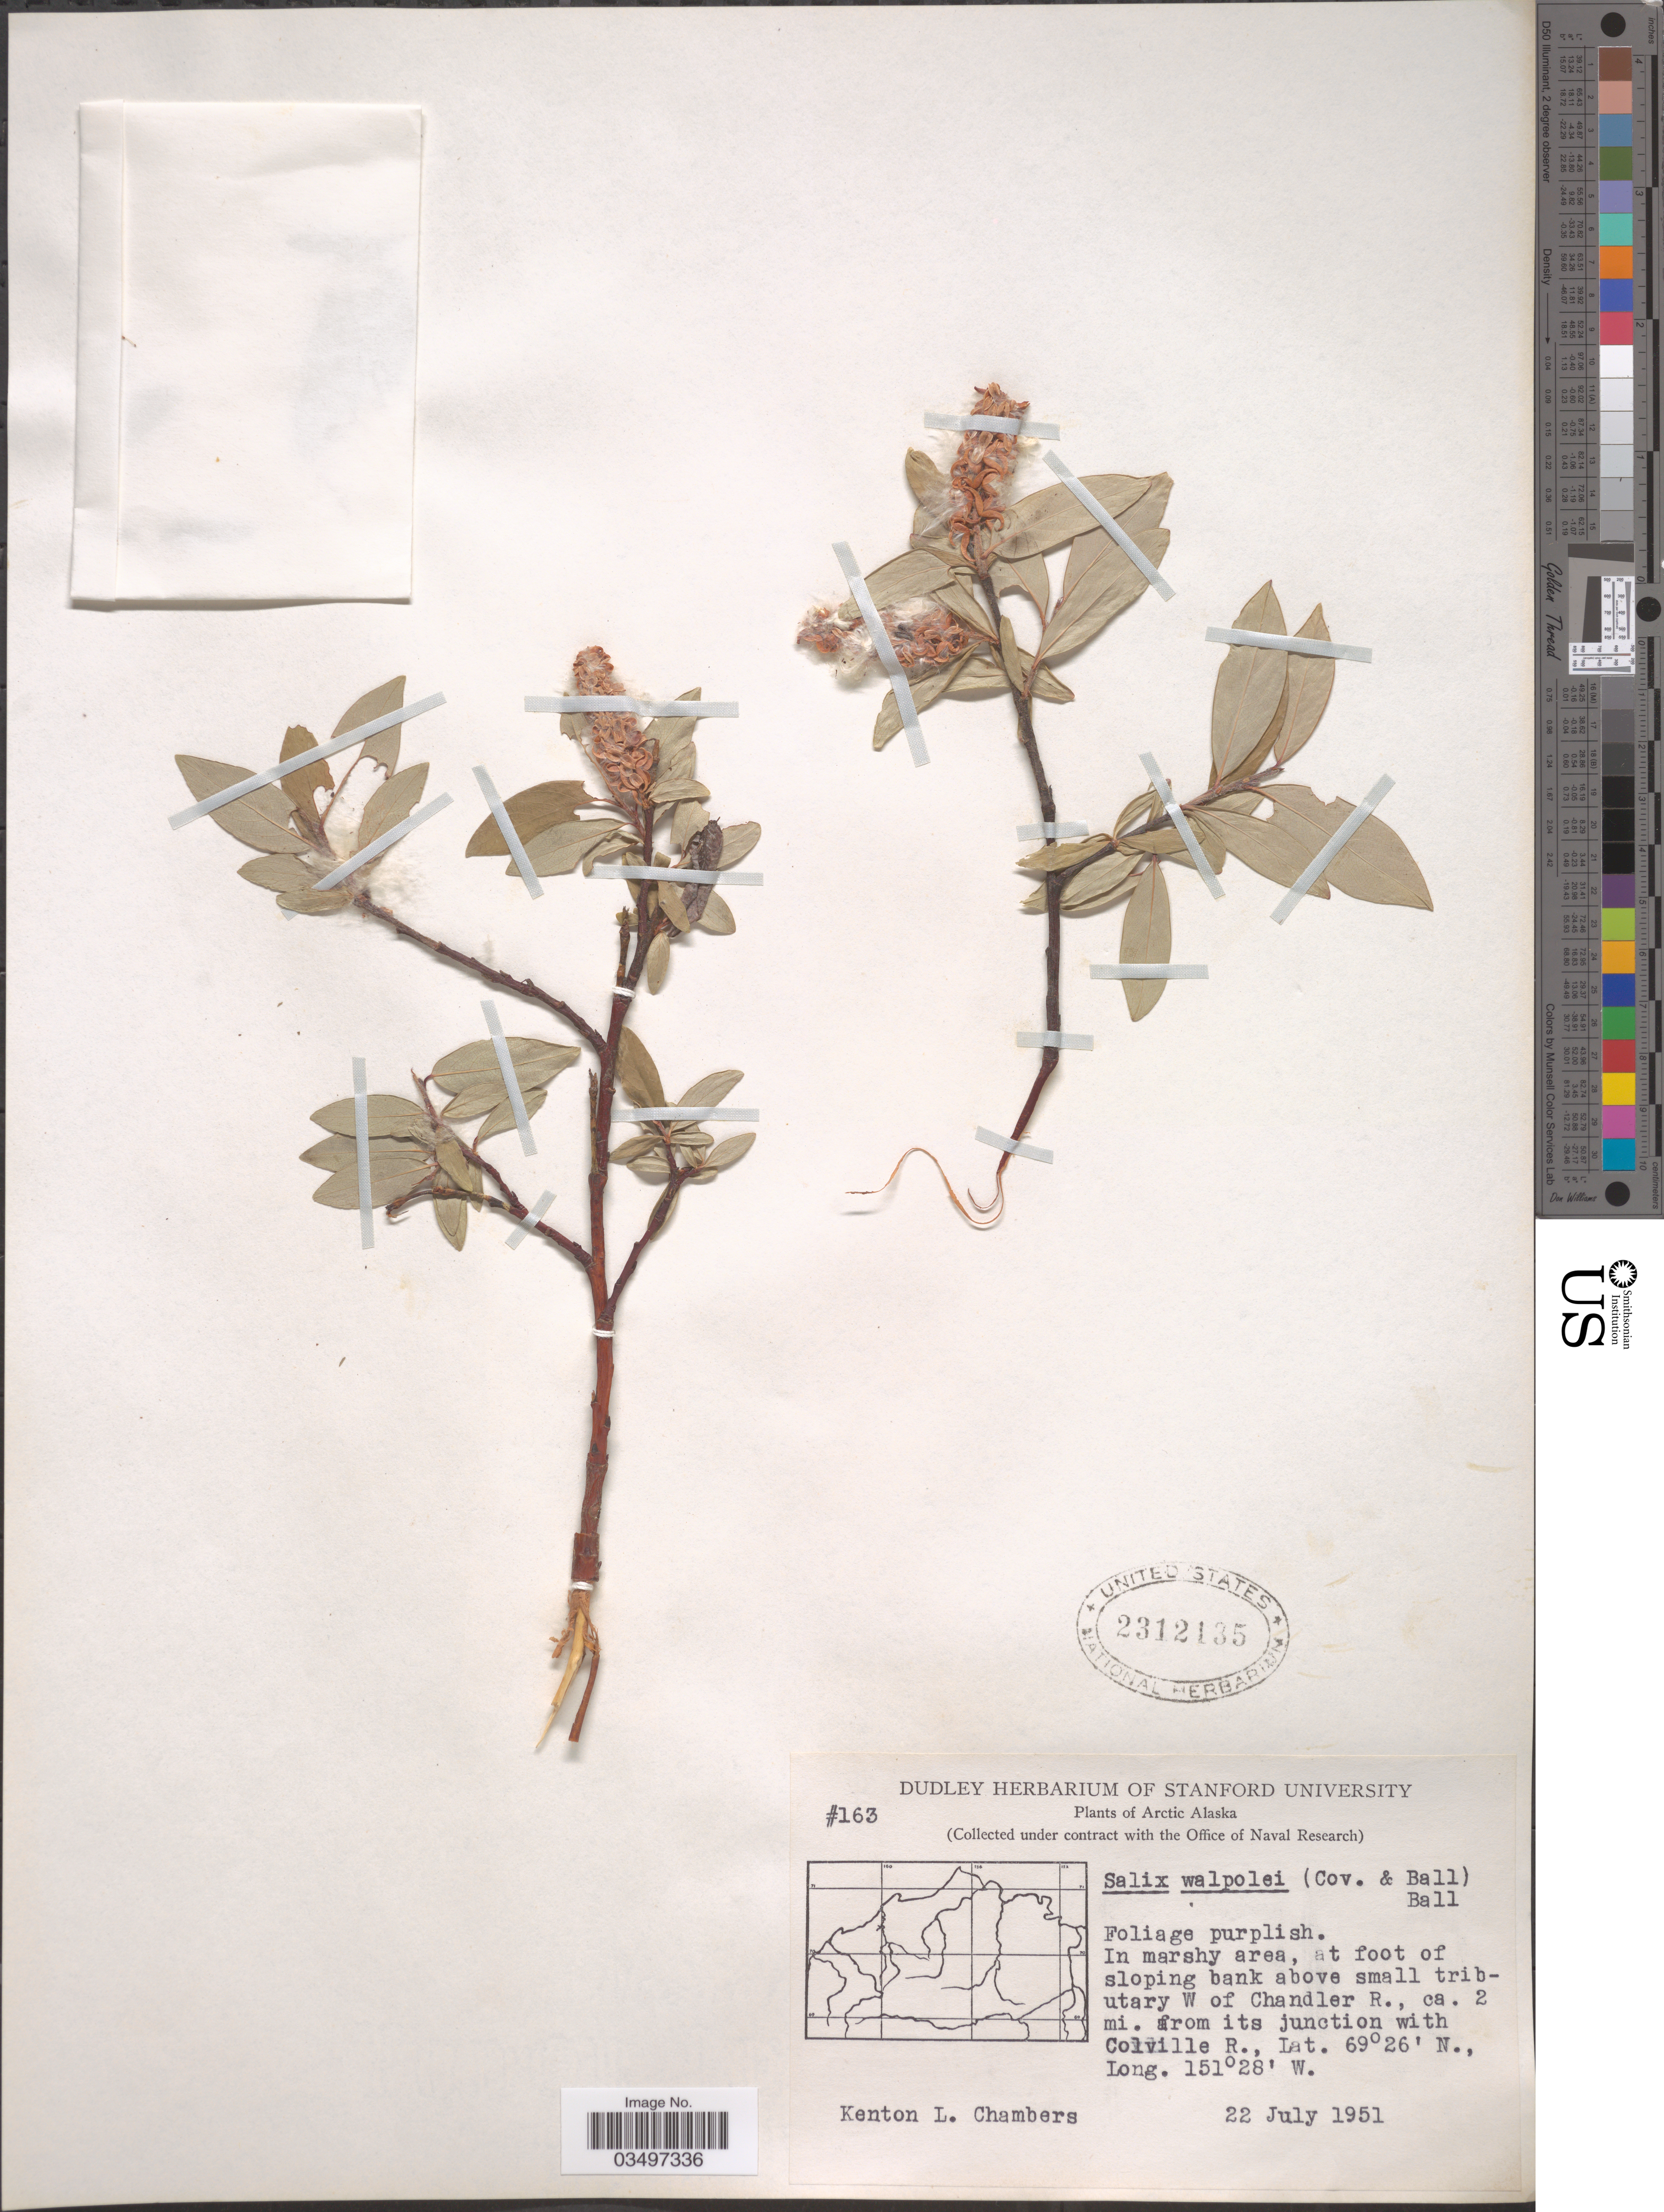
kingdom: Plantae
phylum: Tracheophyta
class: Magnoliopsida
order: Malpighiales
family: Salicaceae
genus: Salix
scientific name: Salix farrae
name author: C.R. Ball in Standl.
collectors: K. L. Chambers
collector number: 163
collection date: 1951-07-22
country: United States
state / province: Alaska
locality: Arctic Alaska. At foot of sloping bank above small tributary W of Chandler R., ca. 2 mi. from its junction with Colville R.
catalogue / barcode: US 2312135